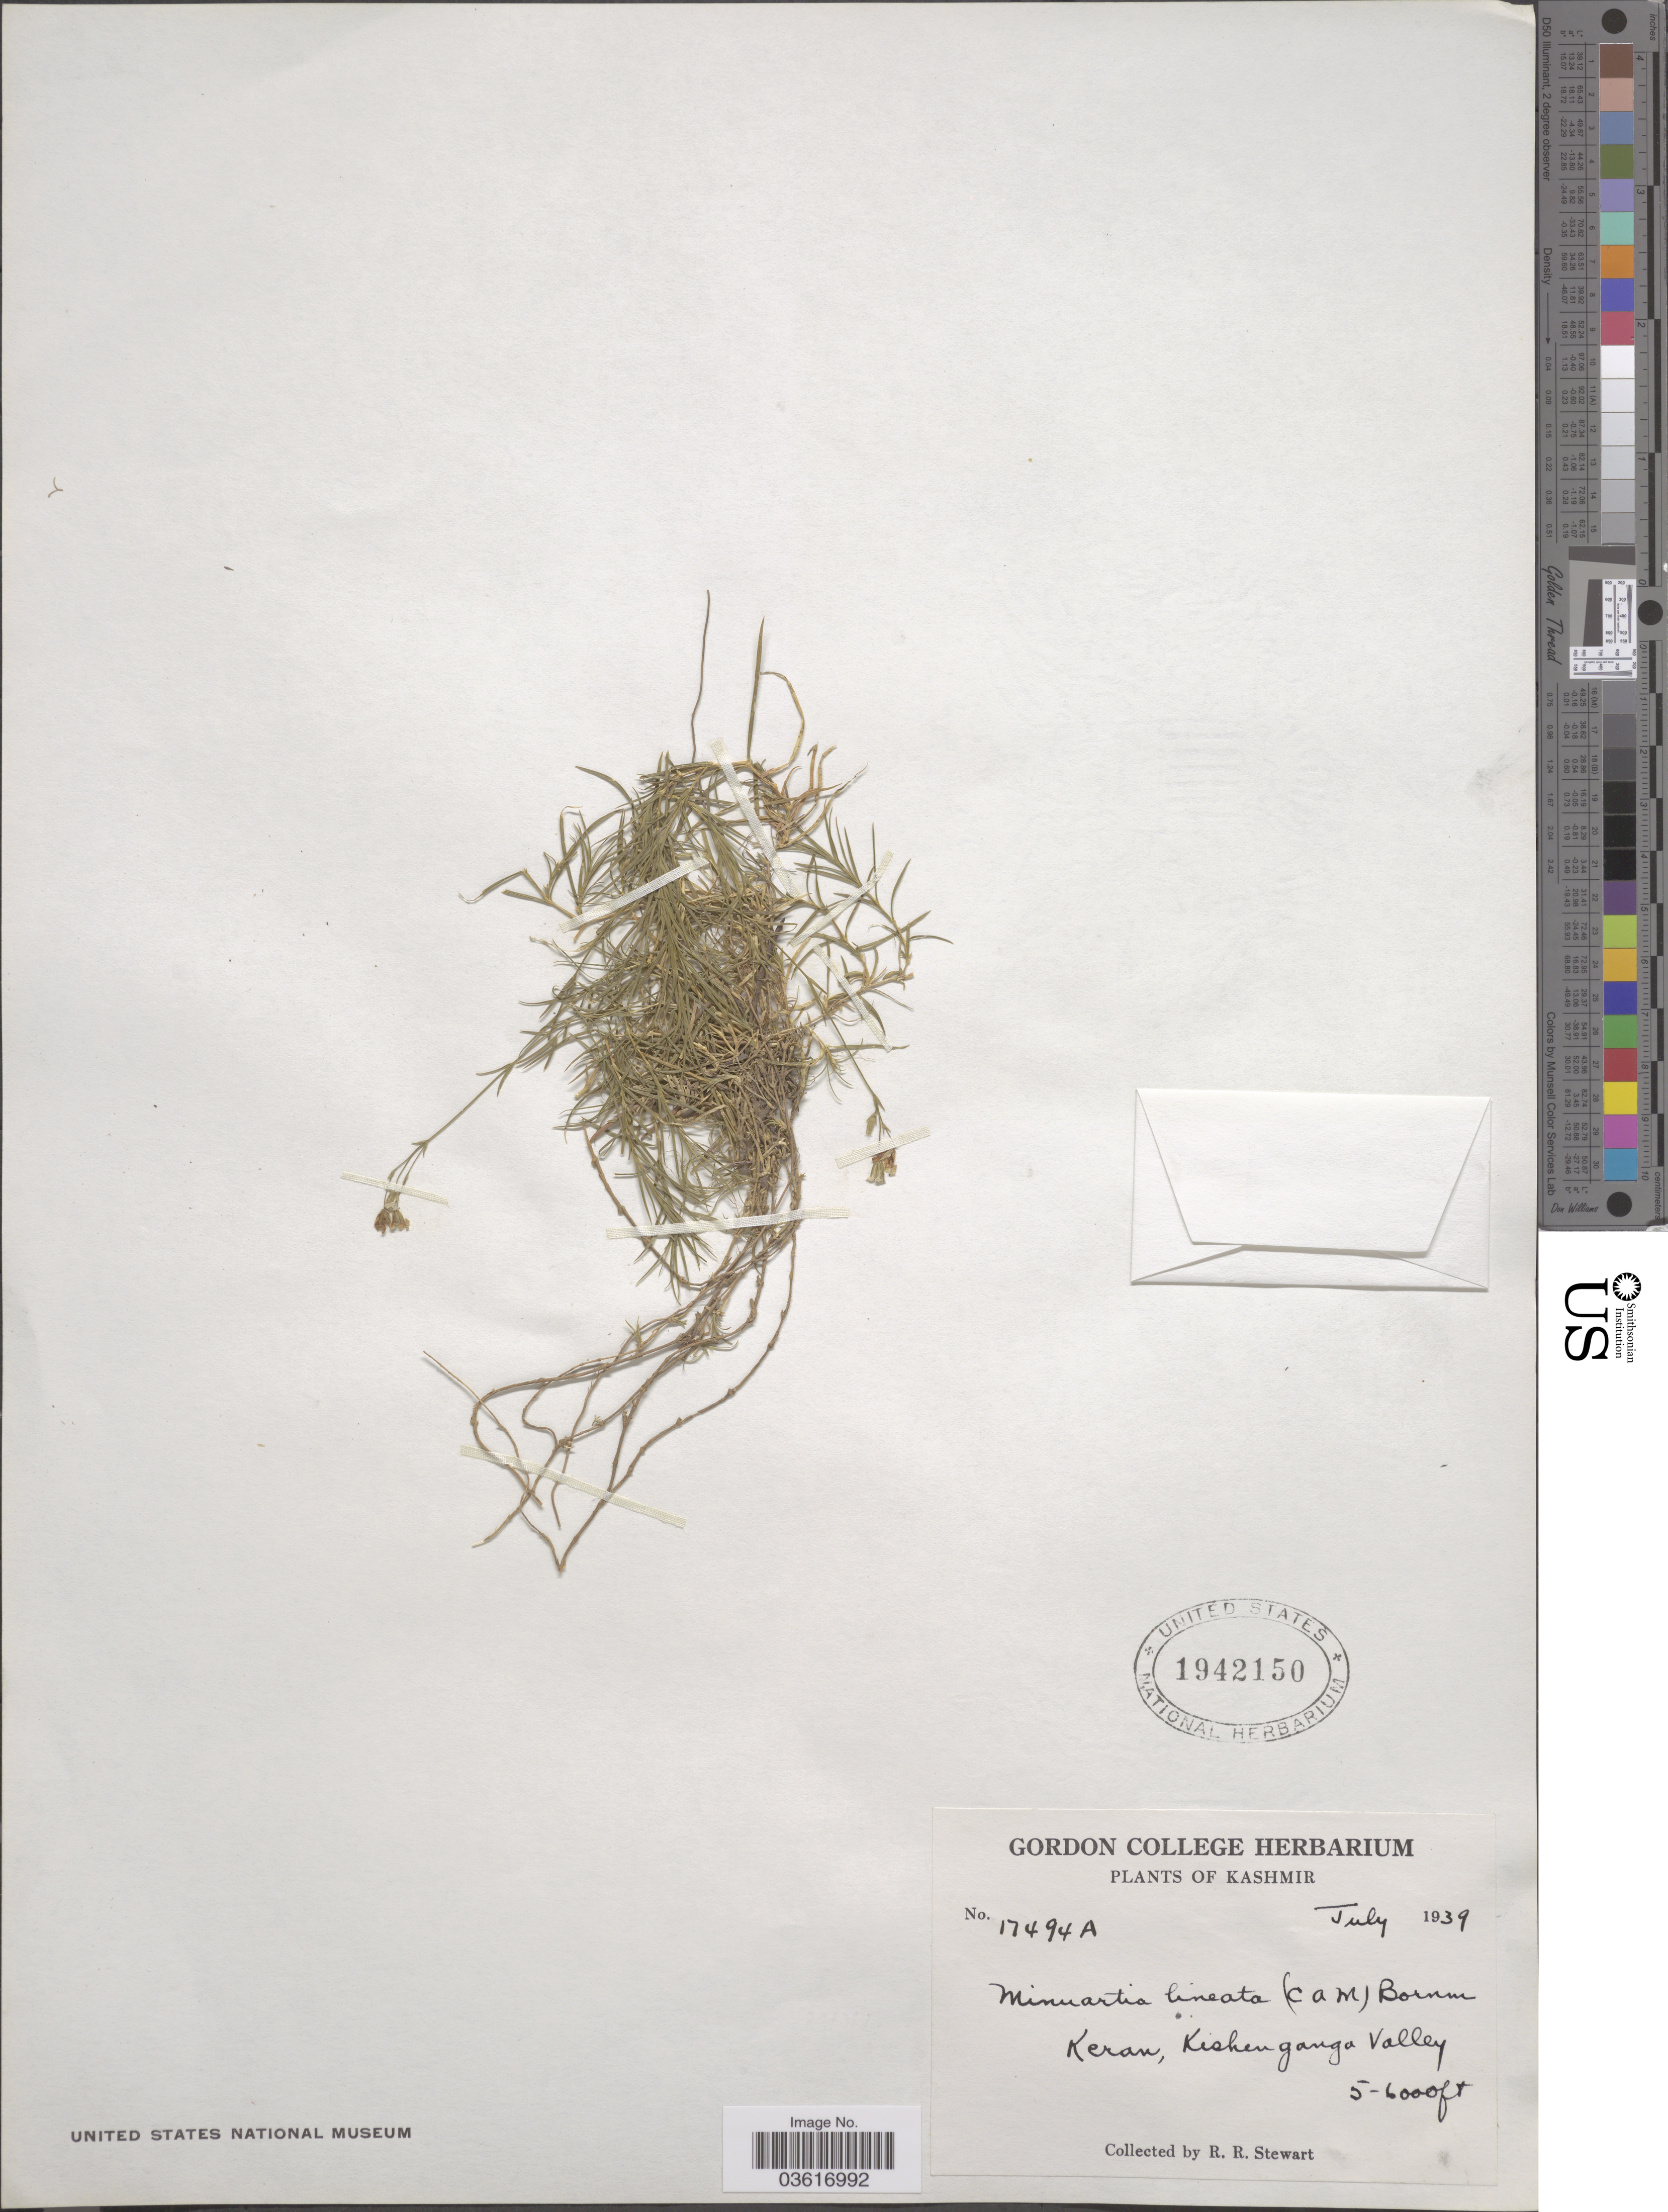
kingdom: Plantae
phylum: Tracheophyta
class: Magnoliopsida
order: Caryophyllales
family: Caryophyllaceae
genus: Minuartia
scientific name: Minuartia lineata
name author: Bornm.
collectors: R. Stewart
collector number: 17494A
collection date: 1939-07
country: India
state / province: Jammu and Kashmir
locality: Kashmir. Keran, Kishenganga Valley.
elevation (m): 1524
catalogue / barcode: US 1942150